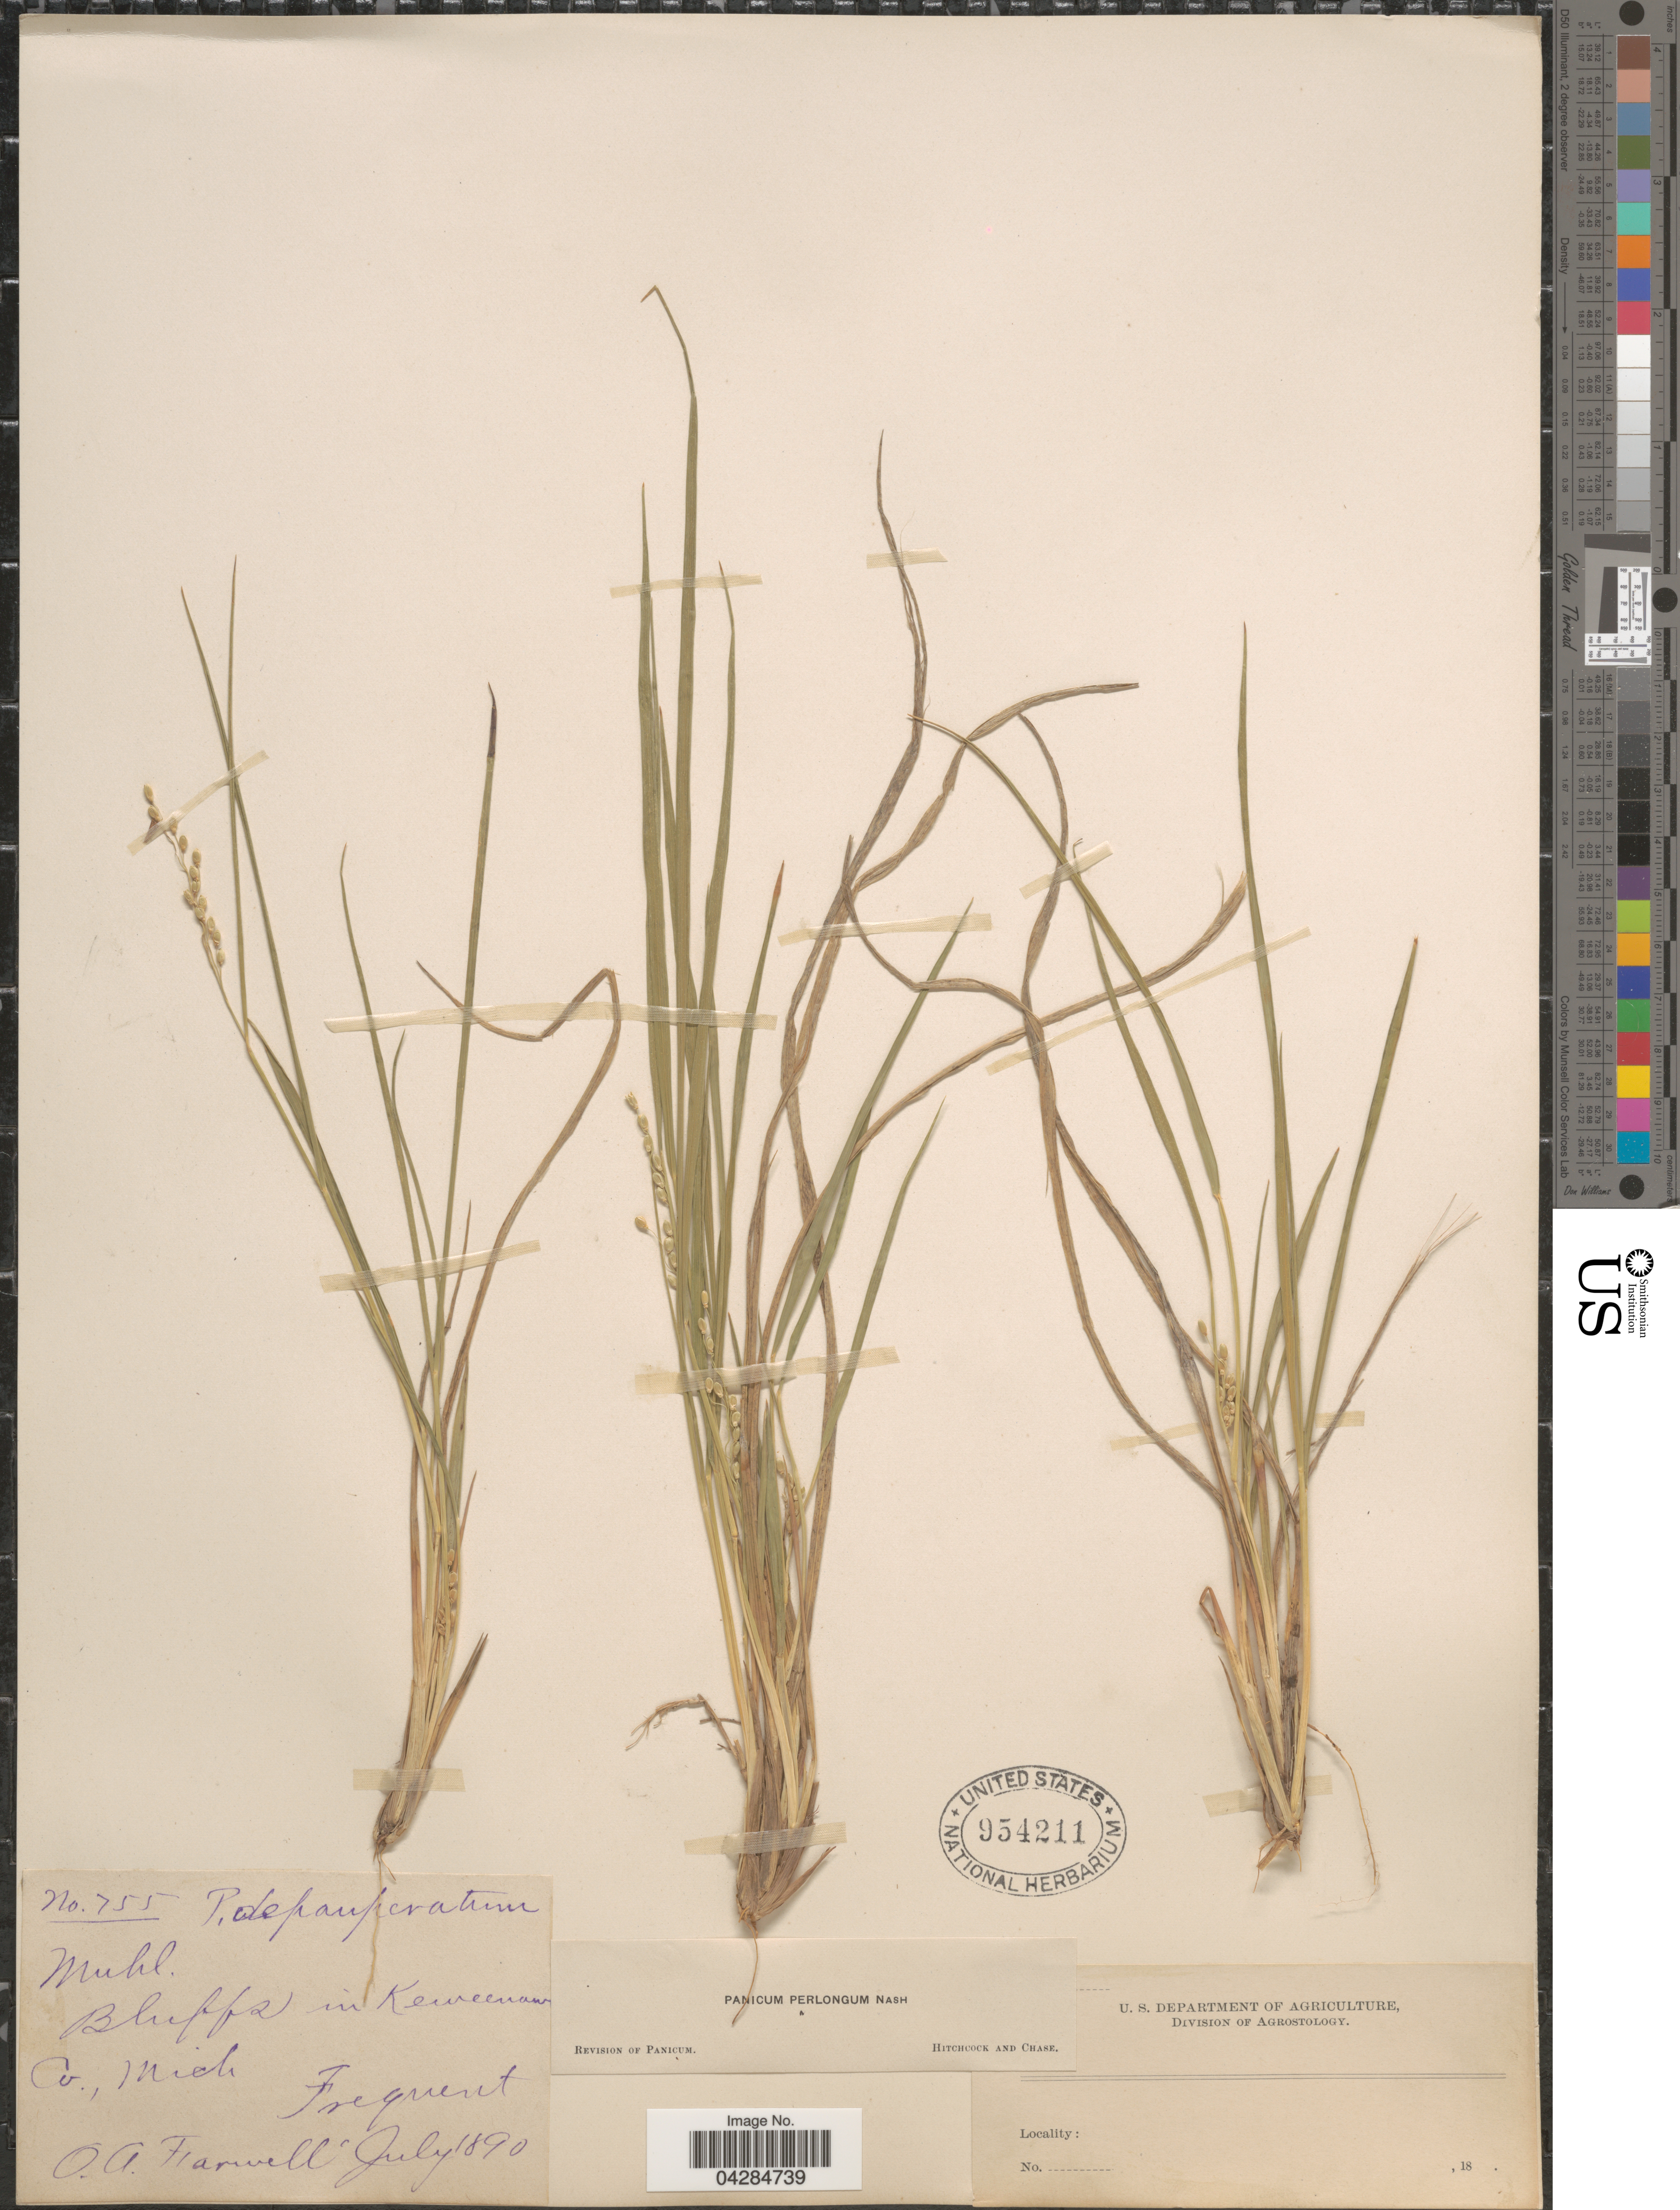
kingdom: Plantae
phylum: Tracheophyta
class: Liliopsida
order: Poales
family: Poaceae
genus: Dichanthelium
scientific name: Dichanthelium perlongum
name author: (Nash) Freckmann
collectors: O. Farwell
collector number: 755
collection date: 1890-07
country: United States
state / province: Michigan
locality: Bluffs in Keweenaw Co.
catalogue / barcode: US 954211